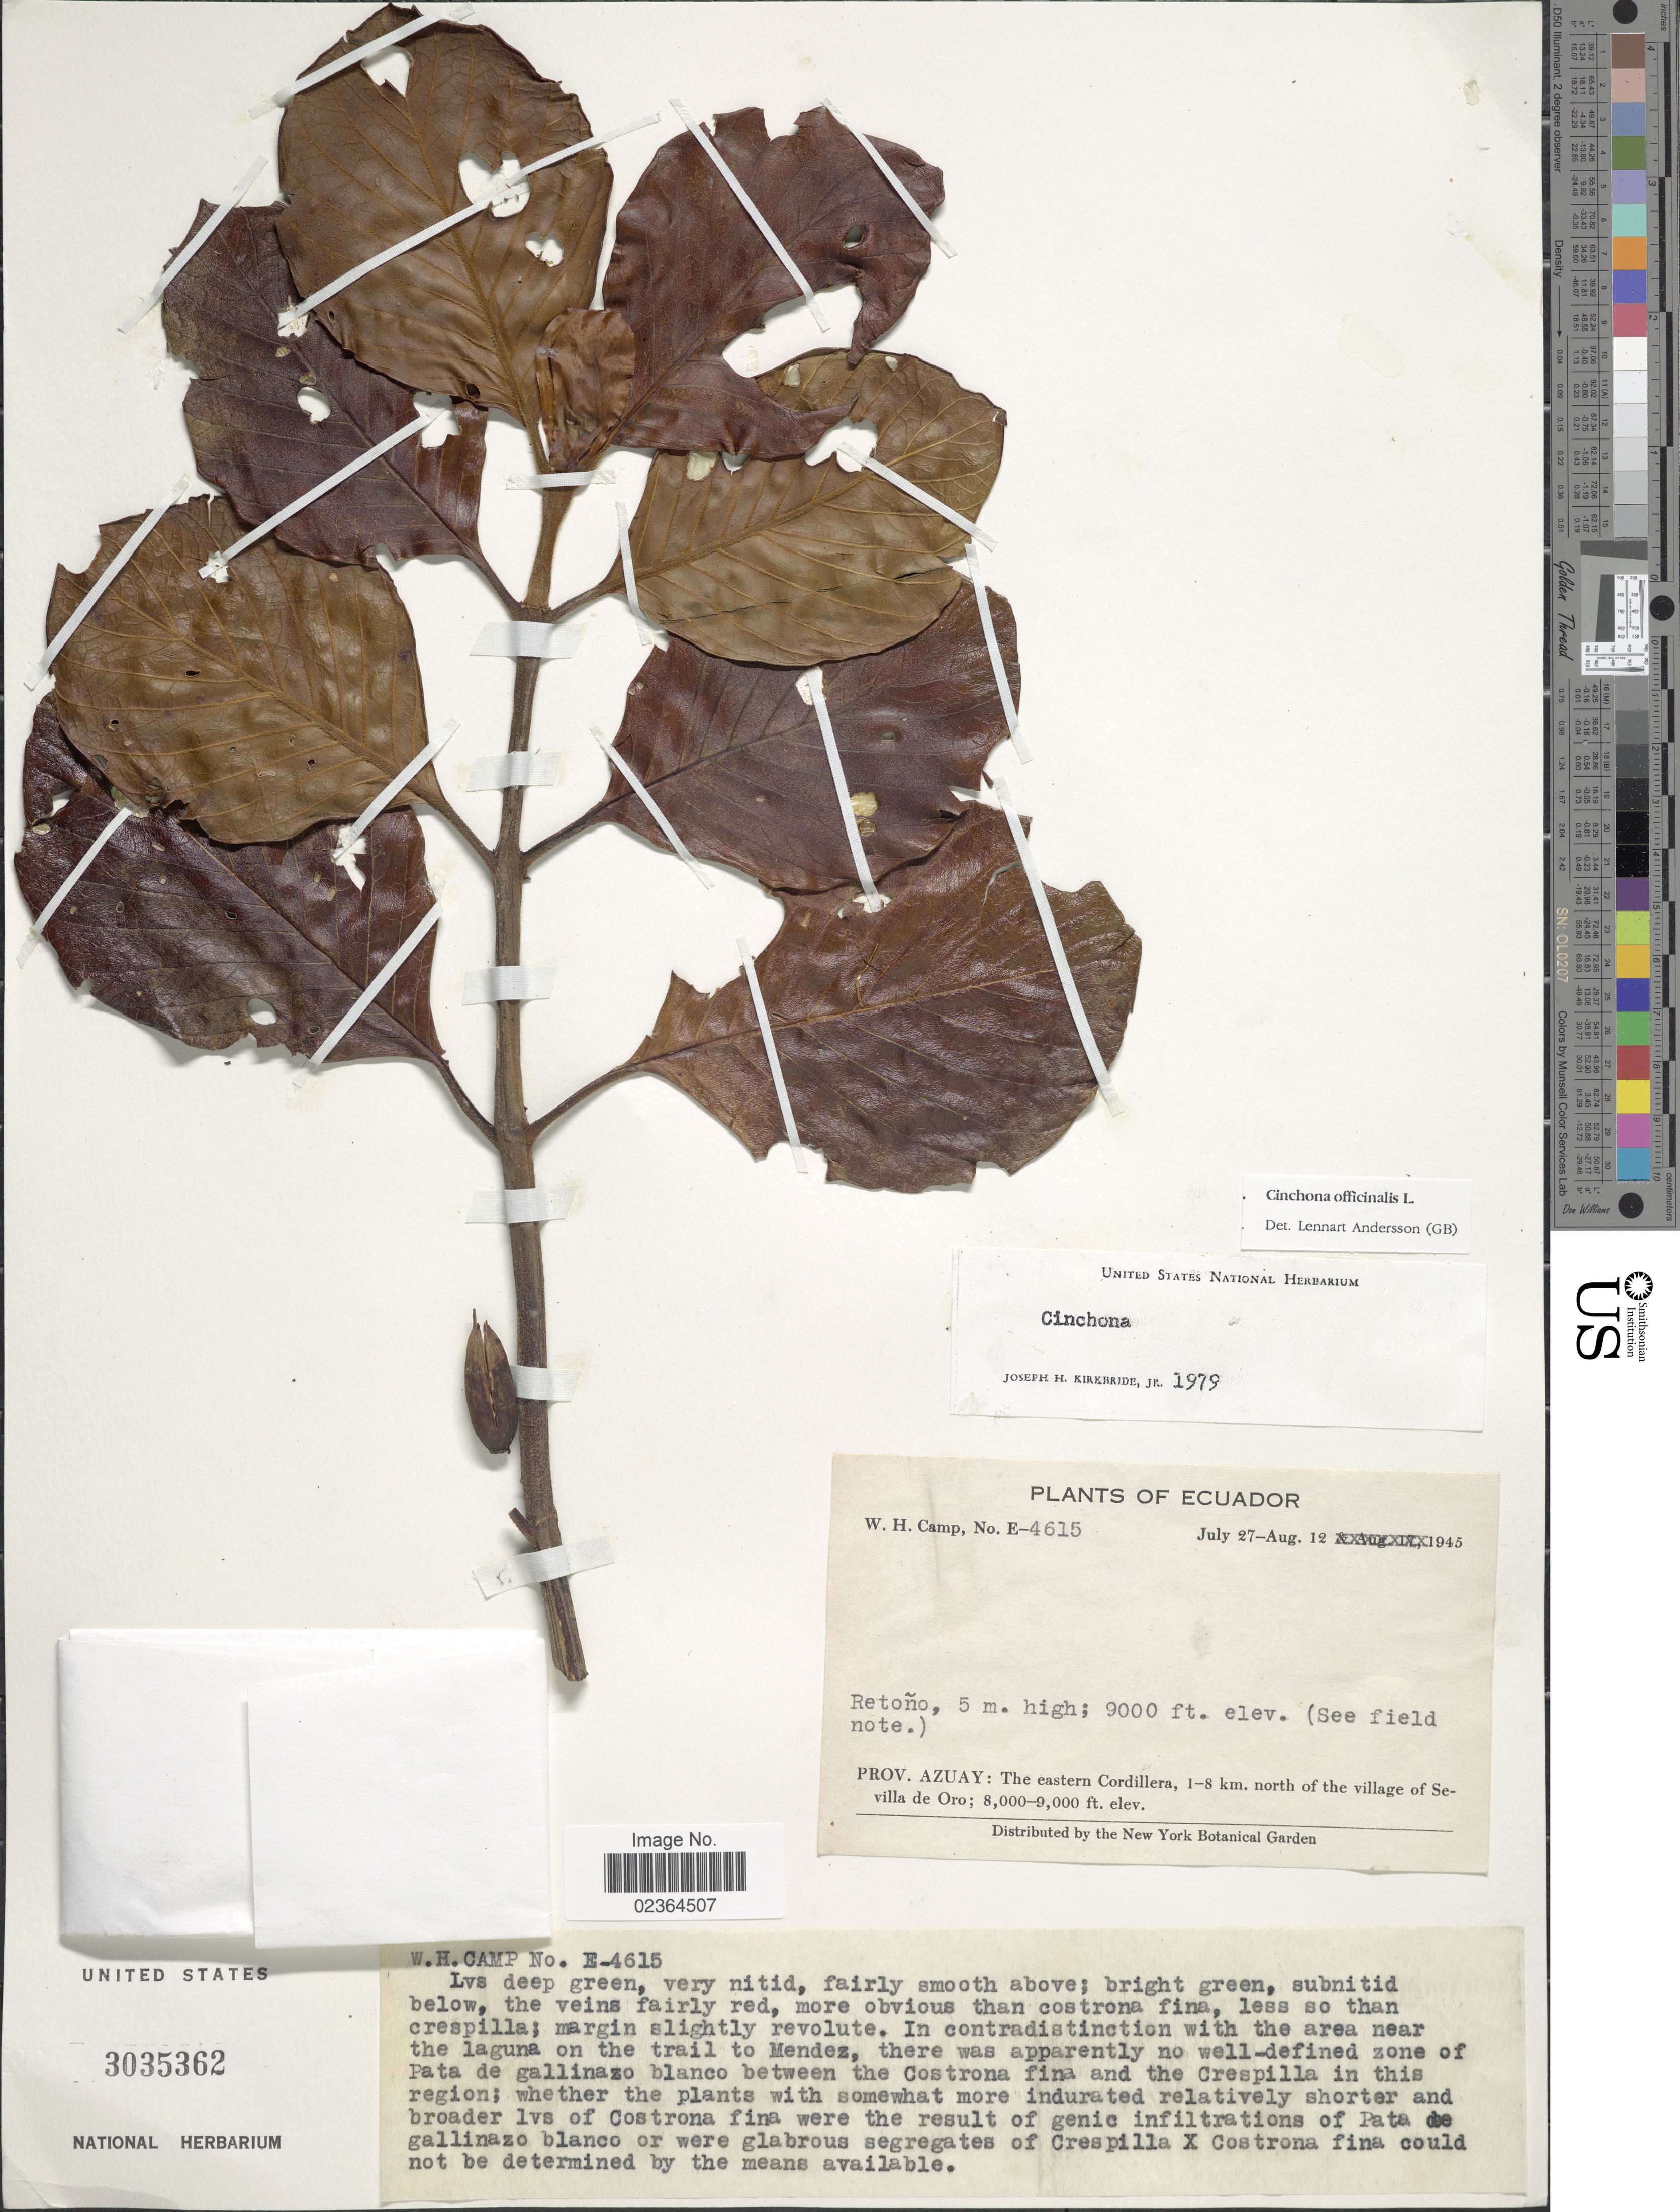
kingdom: Plantae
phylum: Tracheophyta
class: Magnoliopsida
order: Gentianales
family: Rubiaceae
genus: Cinchona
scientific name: Cinchona officinalis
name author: L.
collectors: W. H. Camp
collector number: E-4615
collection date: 1945-07-27/1945-08-12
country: Ecuador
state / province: Azuay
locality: Prov. Azuay: The Eastern Cordillera, 1-8 km. north of the village of Sevilla de Oro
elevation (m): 2743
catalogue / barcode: US 3035362